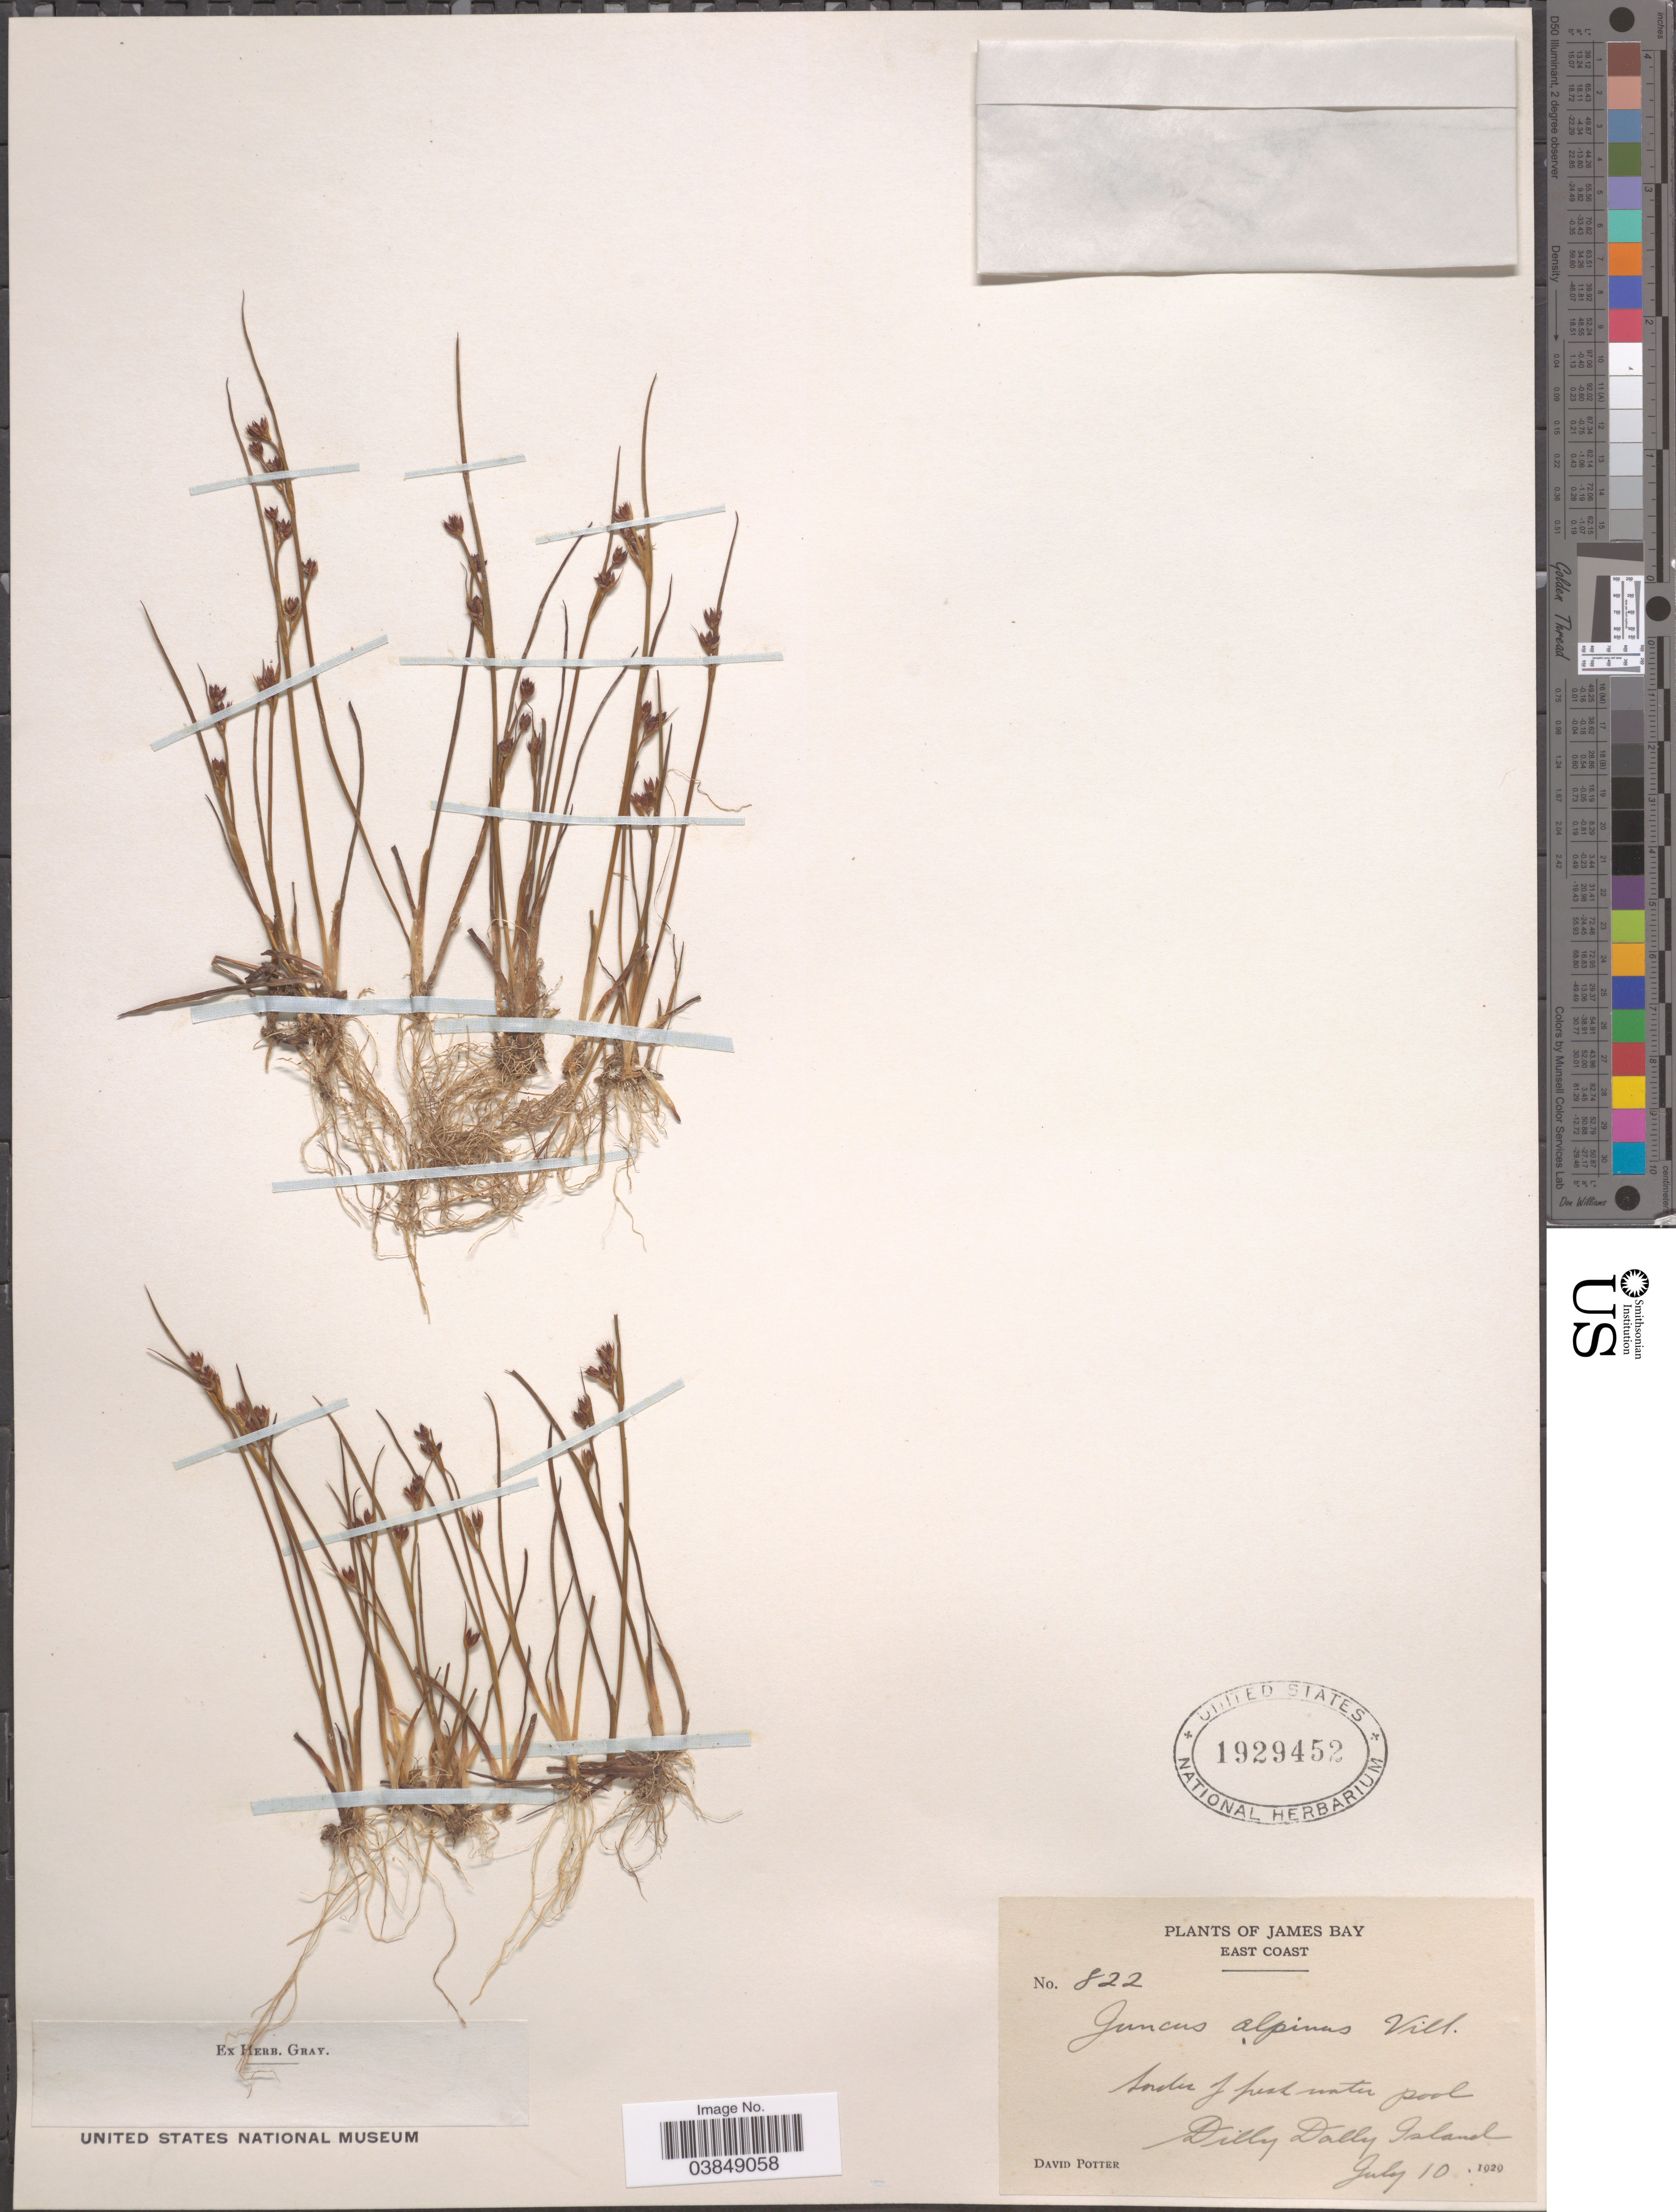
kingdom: Plantae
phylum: Tracheophyta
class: Liliopsida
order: Poales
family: Juncaceae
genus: Juncus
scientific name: Juncus alpinus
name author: Vill.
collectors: D. Potter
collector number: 822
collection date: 1929-07-10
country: Canada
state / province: Nova Scotia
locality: James Bay. East Coast. Border of fresh water pool. Dilly Dally Island.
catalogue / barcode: US 1929452